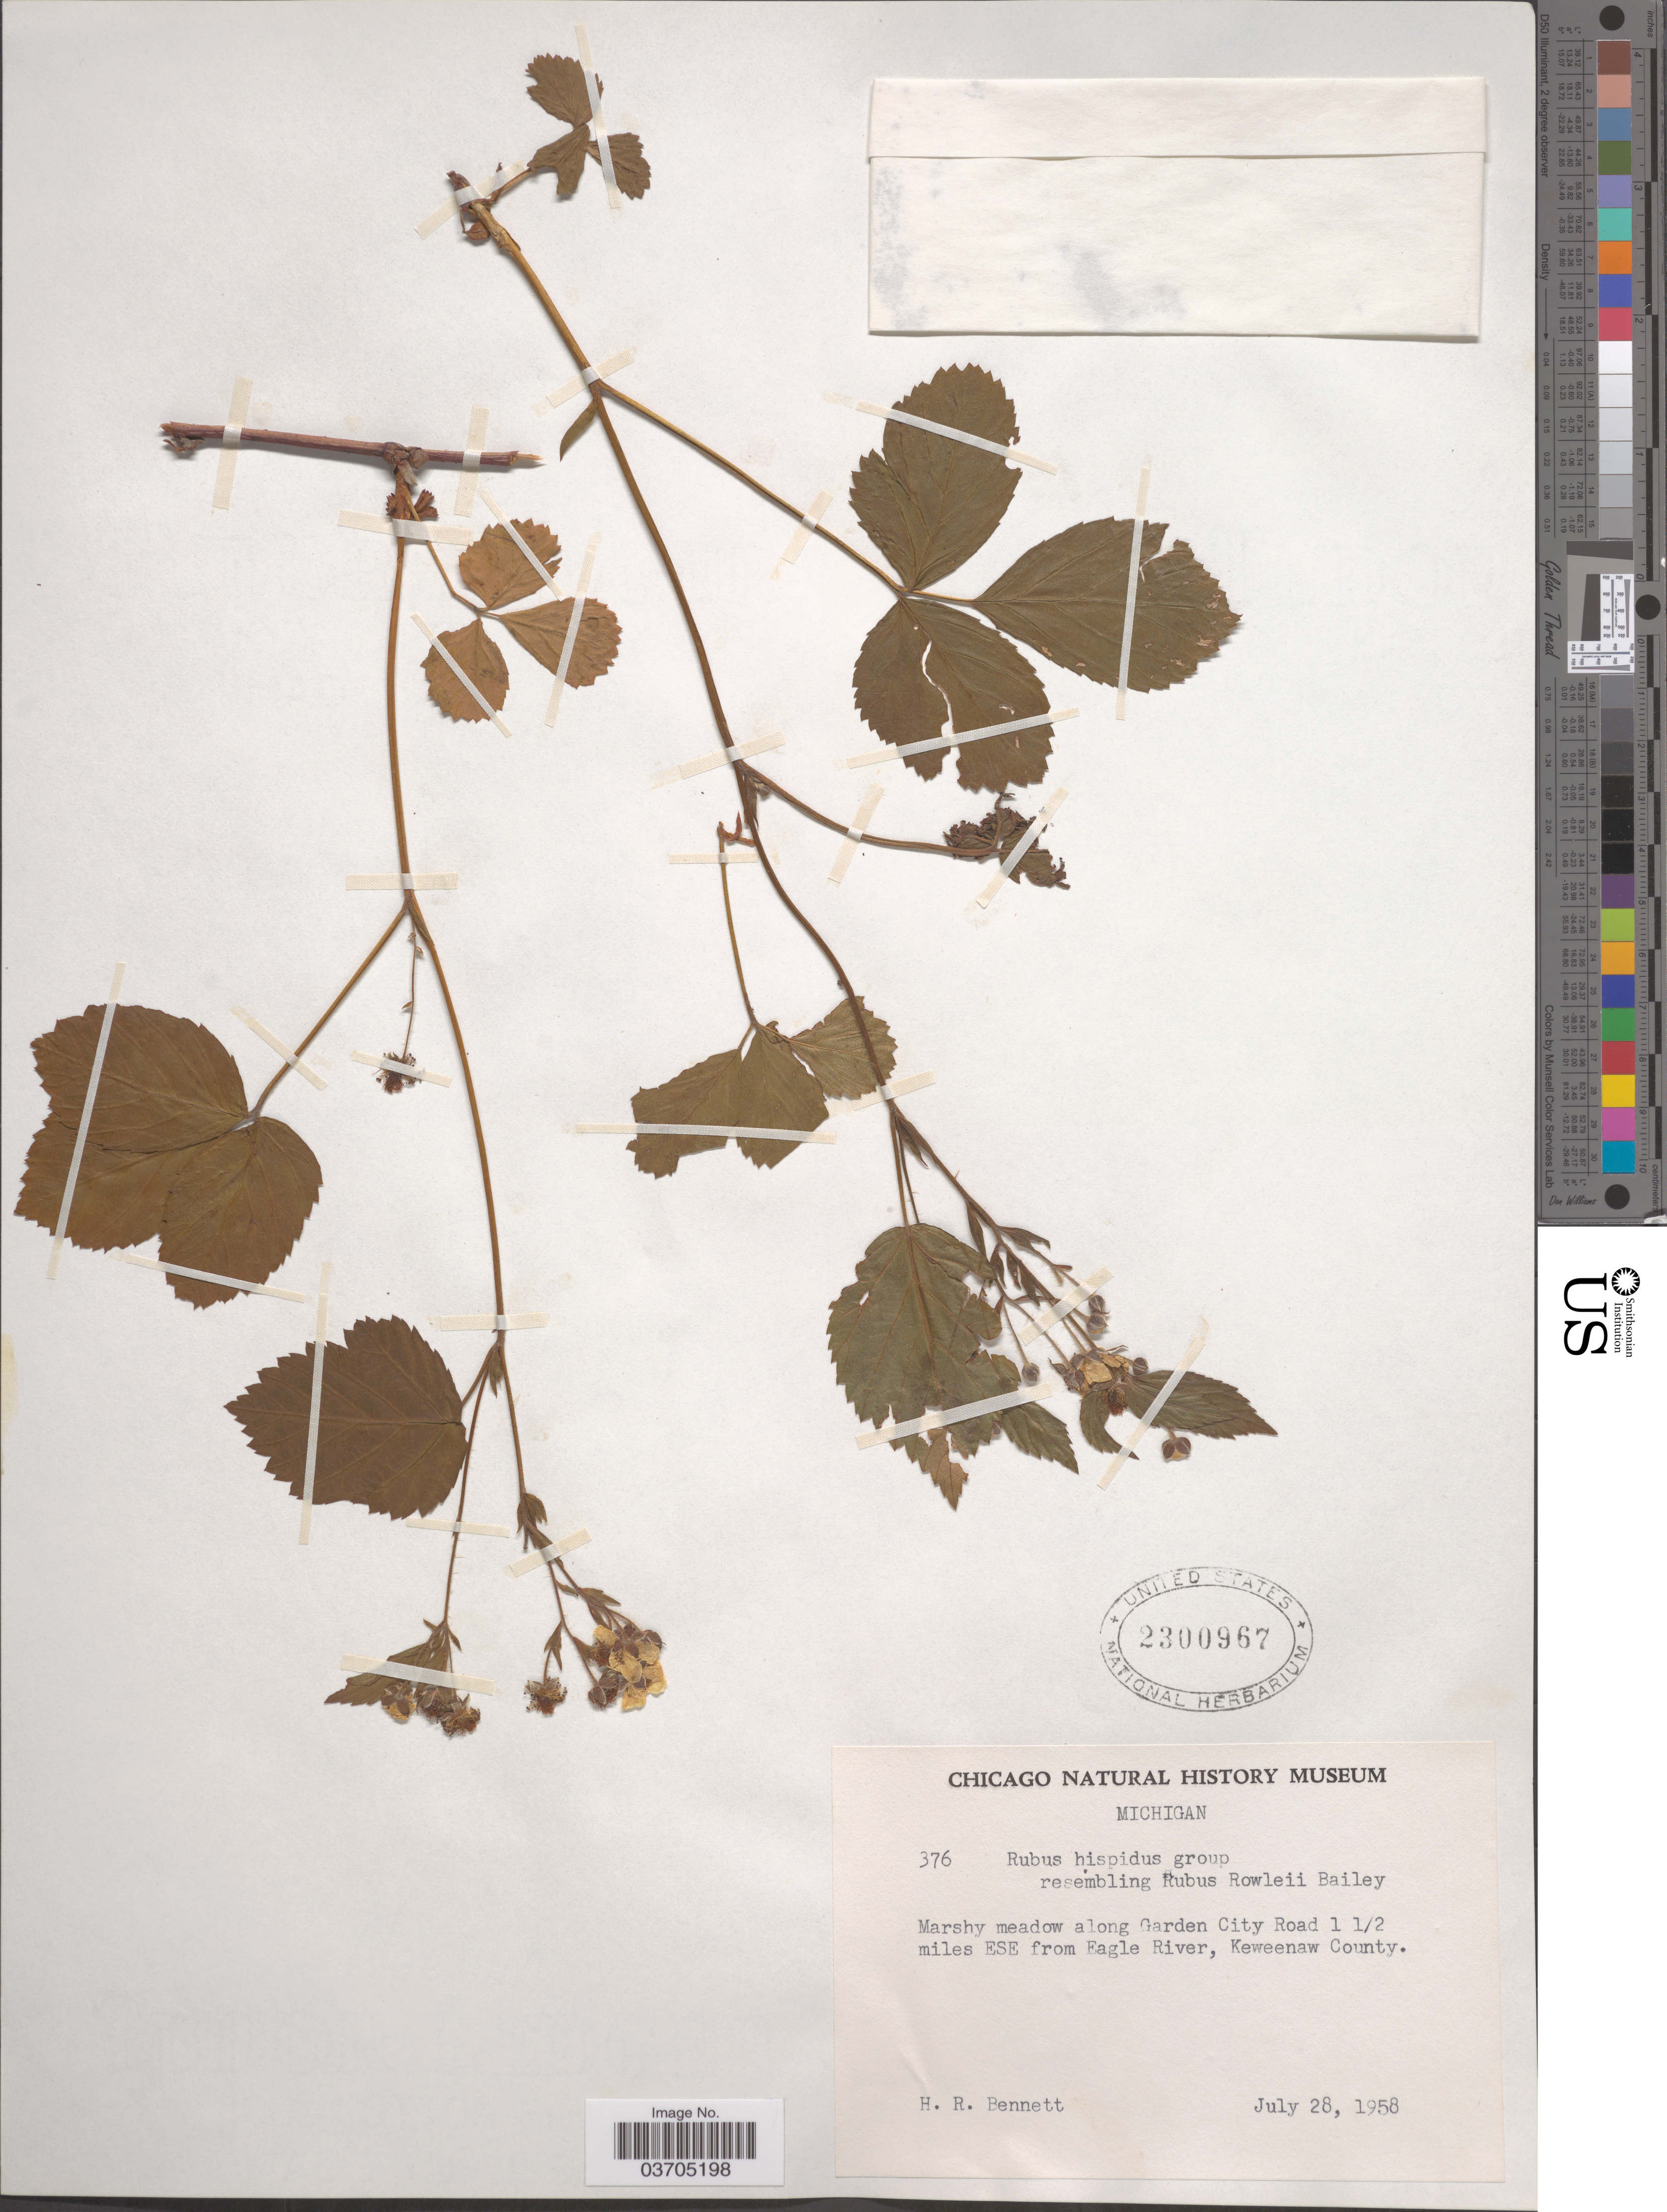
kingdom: Plantae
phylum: Tracheophyta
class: Magnoliopsida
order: Rosales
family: Rosaceae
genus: Rubus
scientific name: Rubus hispidus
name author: L.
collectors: H. R. Bennett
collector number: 376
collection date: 1958-07-28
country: United States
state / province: Michigan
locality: Marshy meadow along Garden City Road 1½ miles ESE from Eagle River, Keweenaw County.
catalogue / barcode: US 2300967